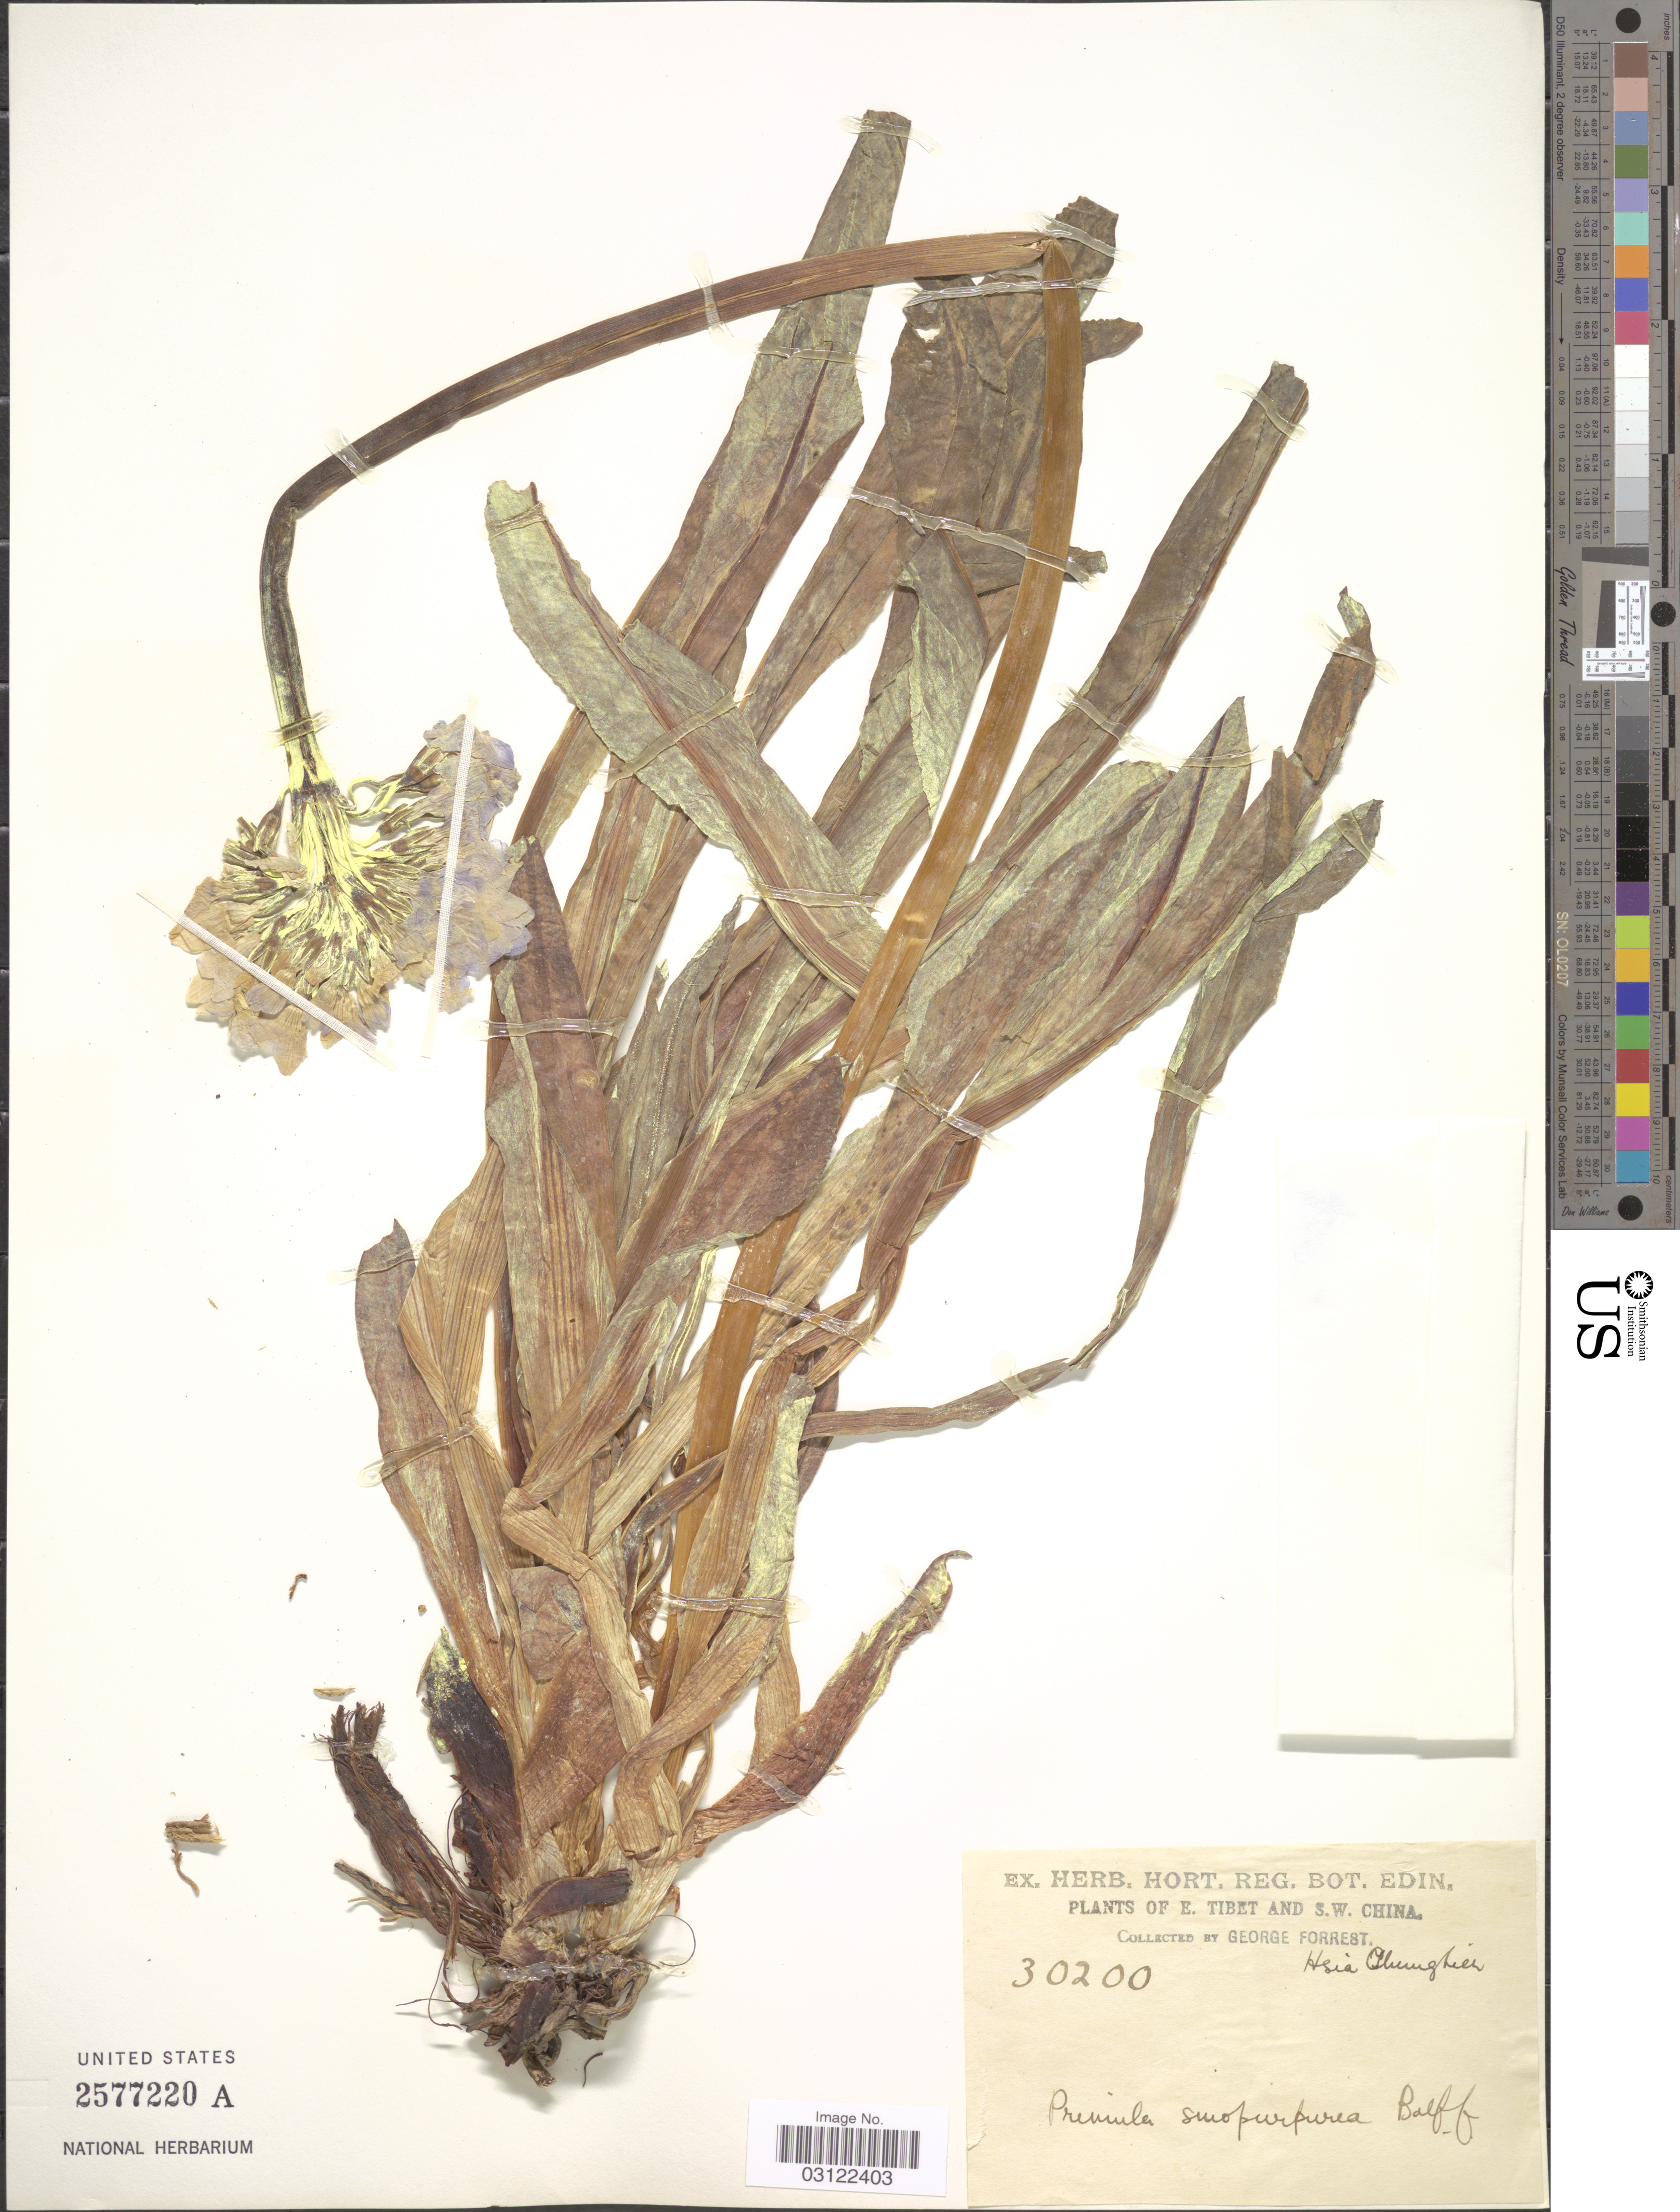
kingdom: Plantae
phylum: Tracheophyta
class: Magnoliopsida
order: Ericales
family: Primulaceae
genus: Primula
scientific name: Primula sinopurpurea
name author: Balf. f. ex Hutch.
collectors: G. Forrest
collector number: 30200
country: China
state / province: Xizang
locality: E. Tibet and S.W. China. Hsia Chungtien.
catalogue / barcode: US 2577220A